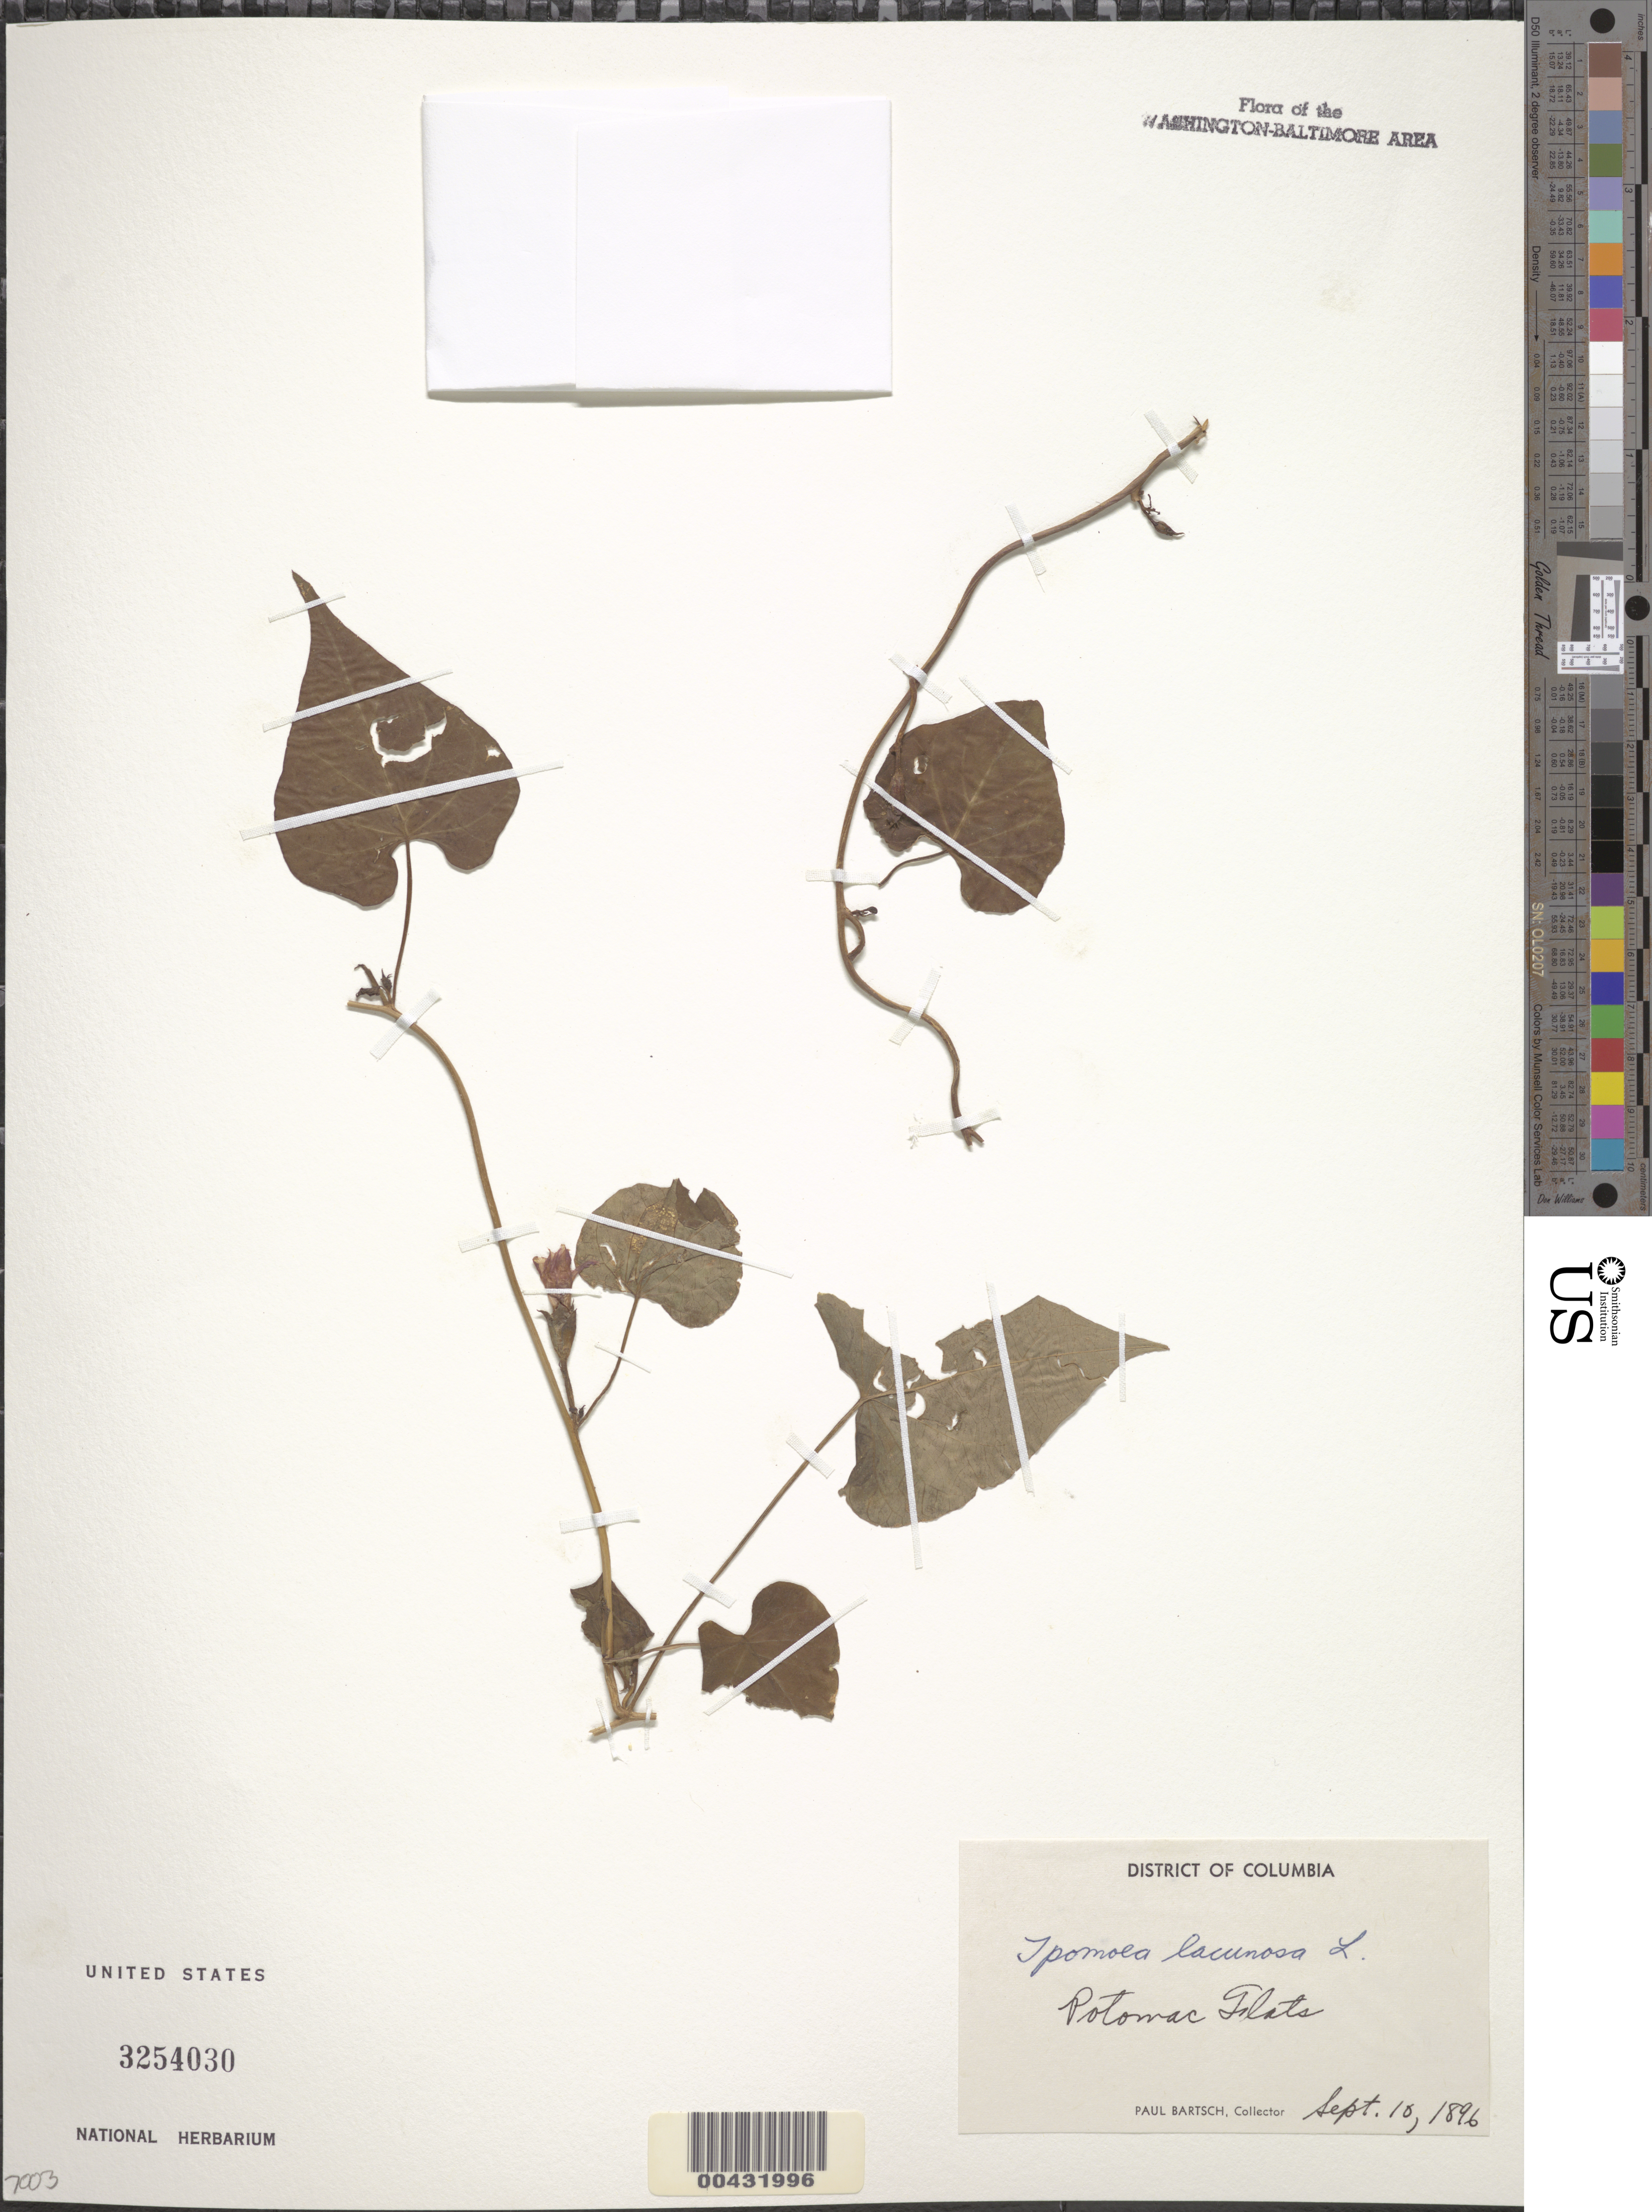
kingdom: Plantae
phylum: Tracheophyta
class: Magnoliopsida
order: Solanales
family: Convolvulaceae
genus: Ipomoea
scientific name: Ipomoea lacunosa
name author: L.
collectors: P. Bartsch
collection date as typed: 10 Sep 1896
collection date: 1896-09-10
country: United States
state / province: District of Columbia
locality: Potomac flats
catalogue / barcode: US 3254030